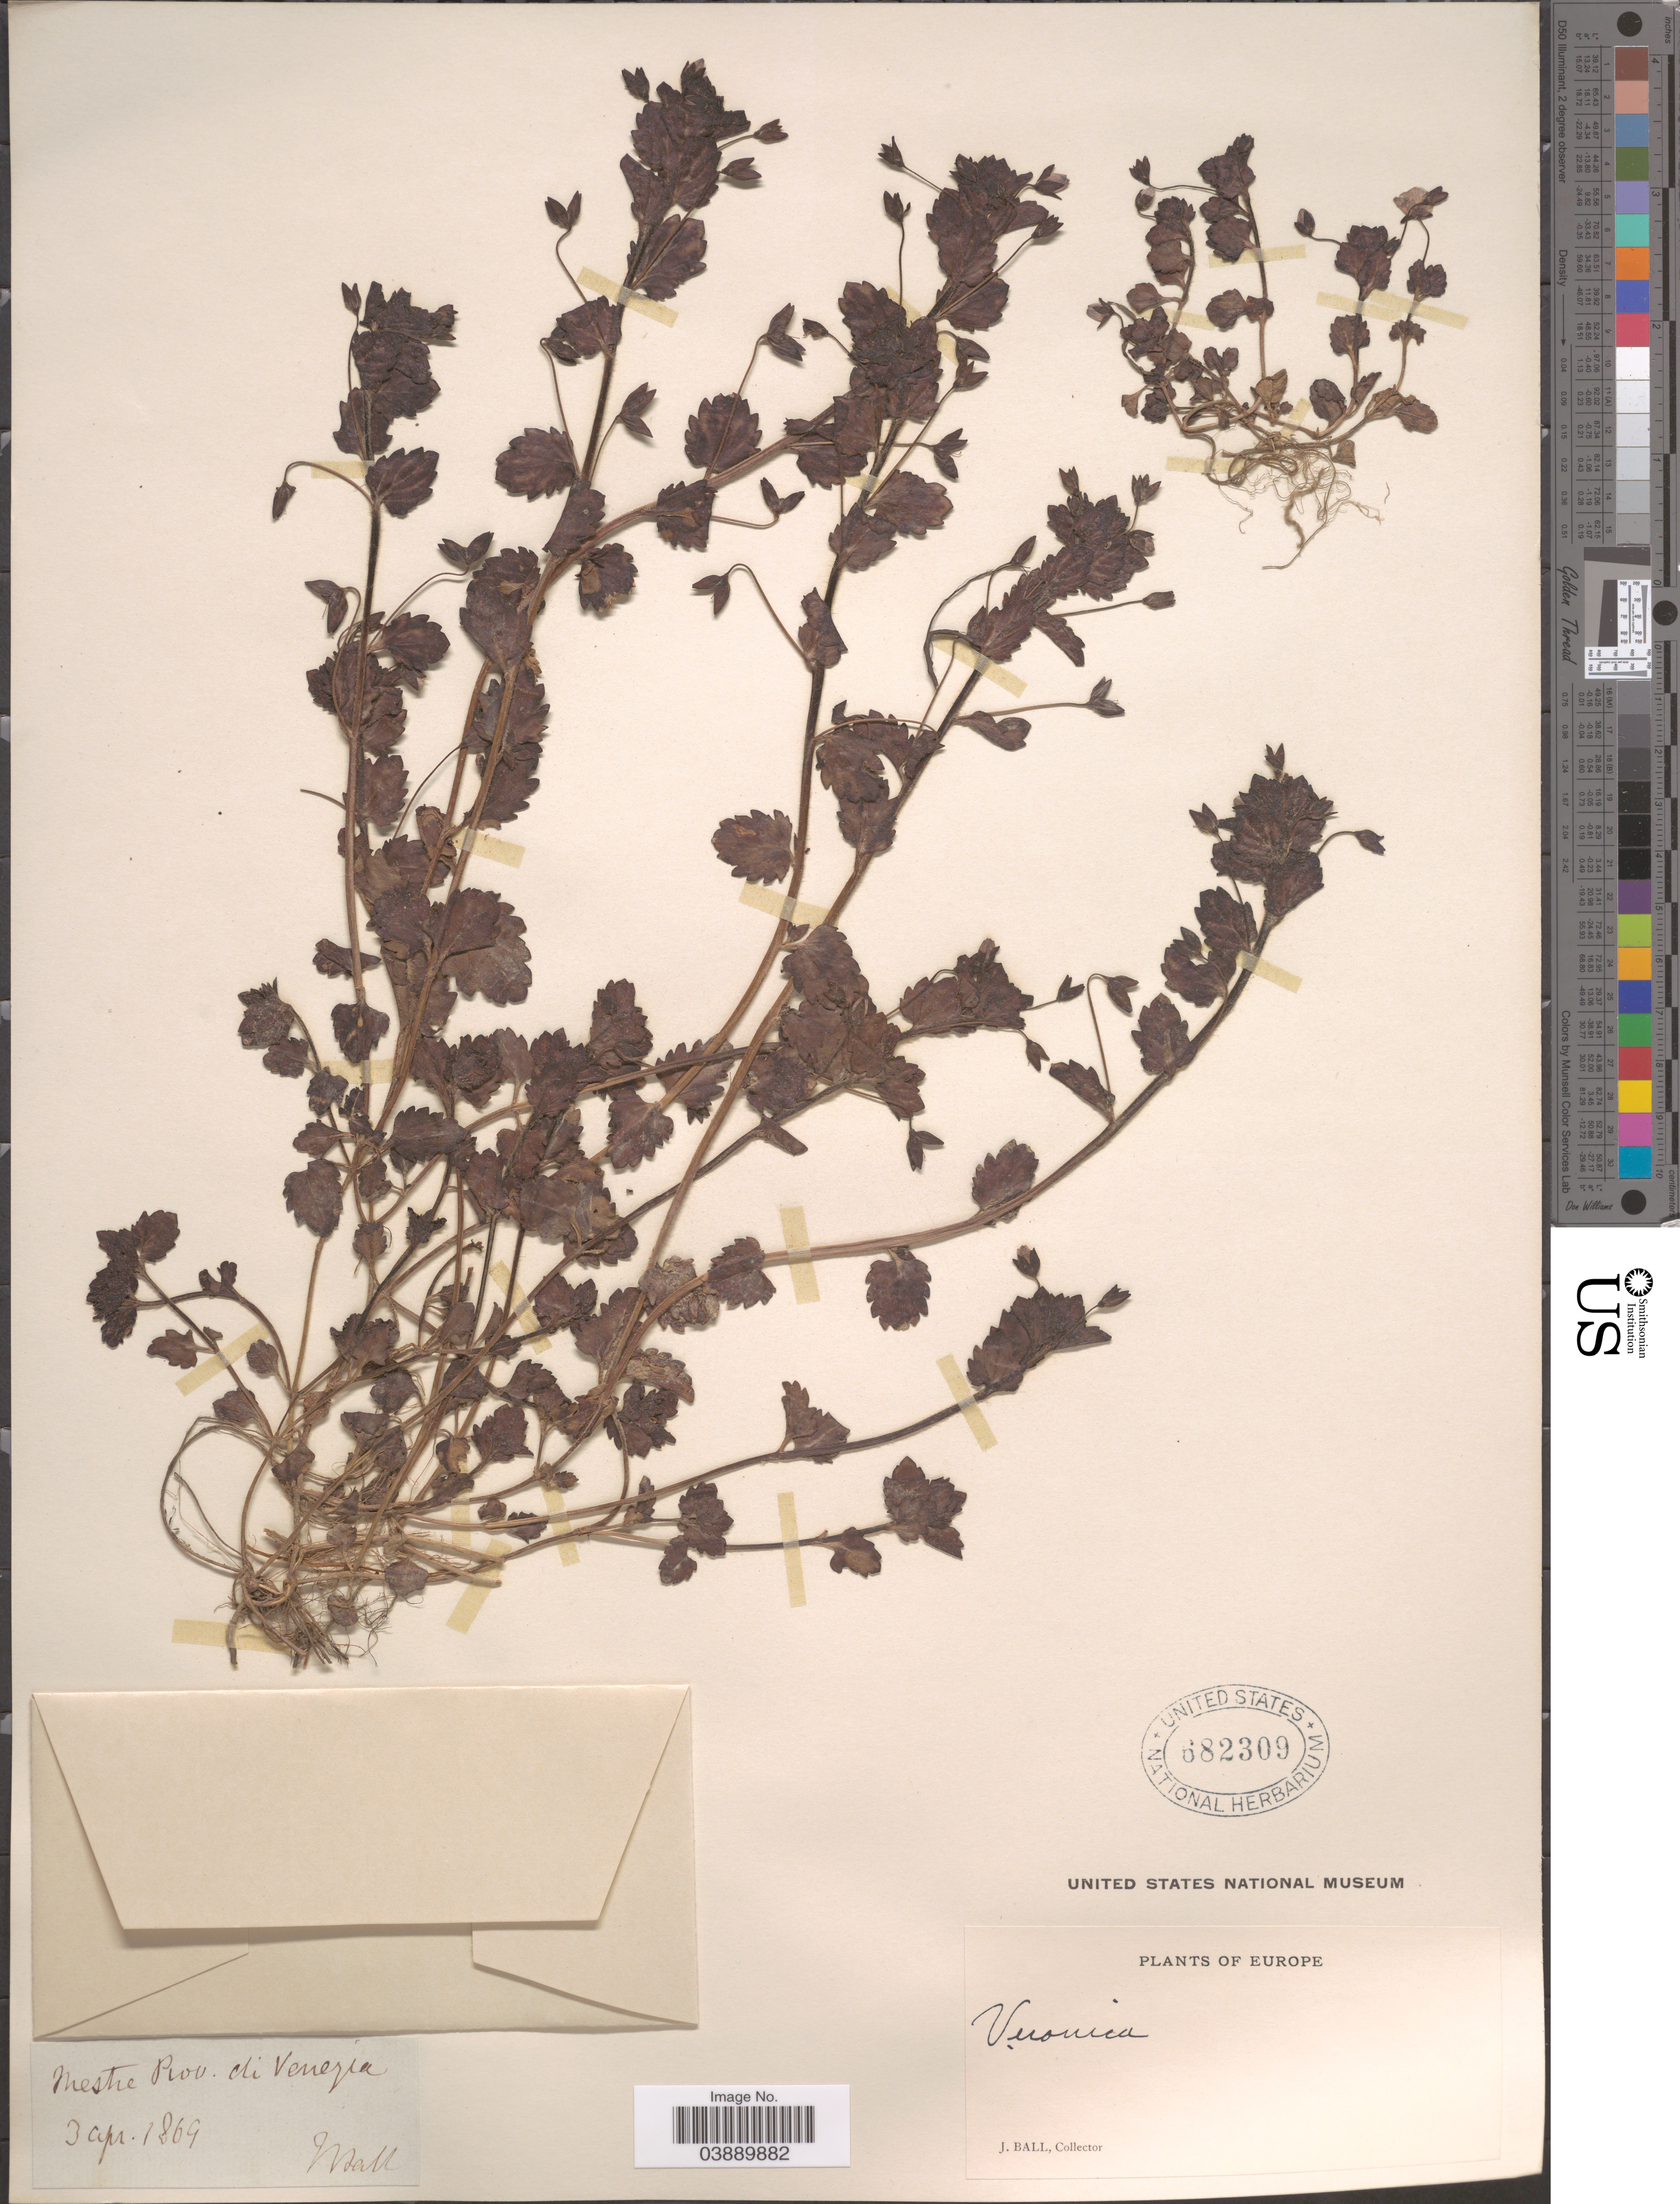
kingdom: Plantae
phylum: Tracheophyta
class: Magnoliopsida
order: Lamiales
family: Plantaginaceae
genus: Veronica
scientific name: Veronica persica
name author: Poir.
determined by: Albach, Dirk C.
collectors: J. Ball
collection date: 1869-04-03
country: Italy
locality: Mestre Prov. di Venezia. Europe.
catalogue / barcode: US 682309